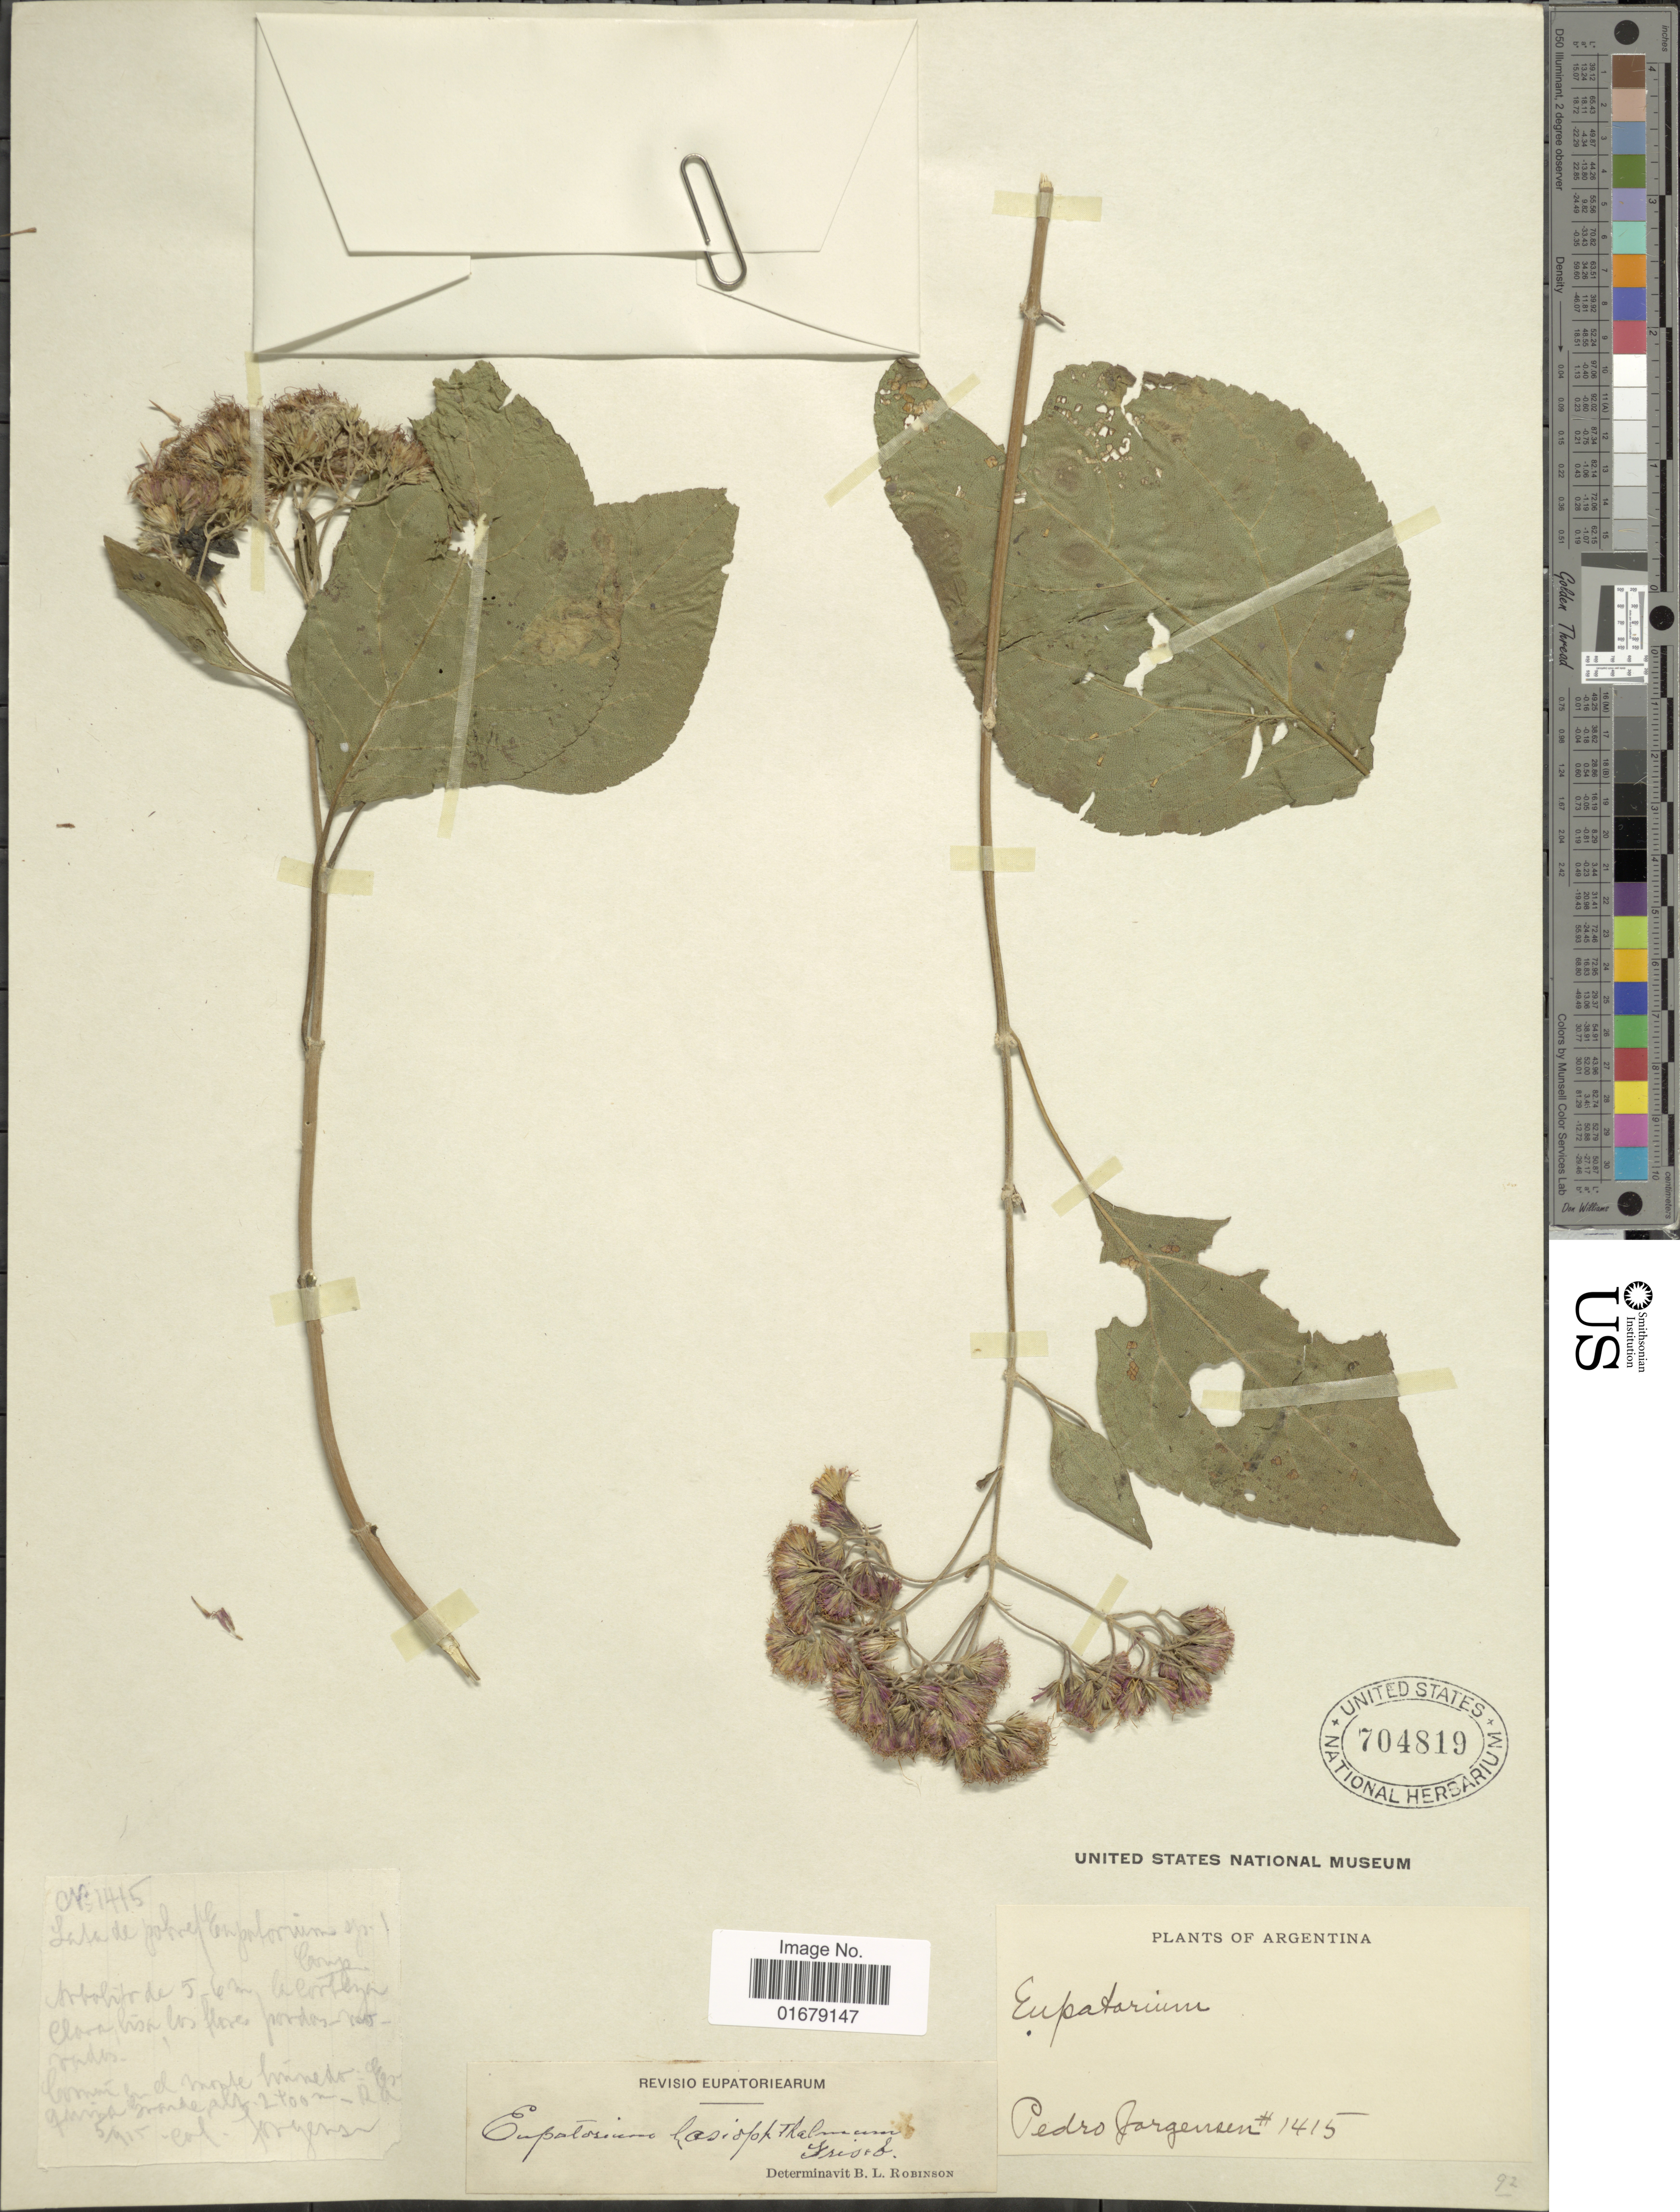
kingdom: Plantae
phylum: Tracheophyta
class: Magnoliopsida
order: Asterales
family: Asteraceae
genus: Kaunia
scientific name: Kaunia lasiophthalma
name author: (Hieron.) R.M. King & H. Rob.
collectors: P. Jörgensen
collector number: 1415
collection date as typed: Transcribed d/m/y: 5/9/15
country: Argentina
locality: Esquina Grande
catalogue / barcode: US 704819